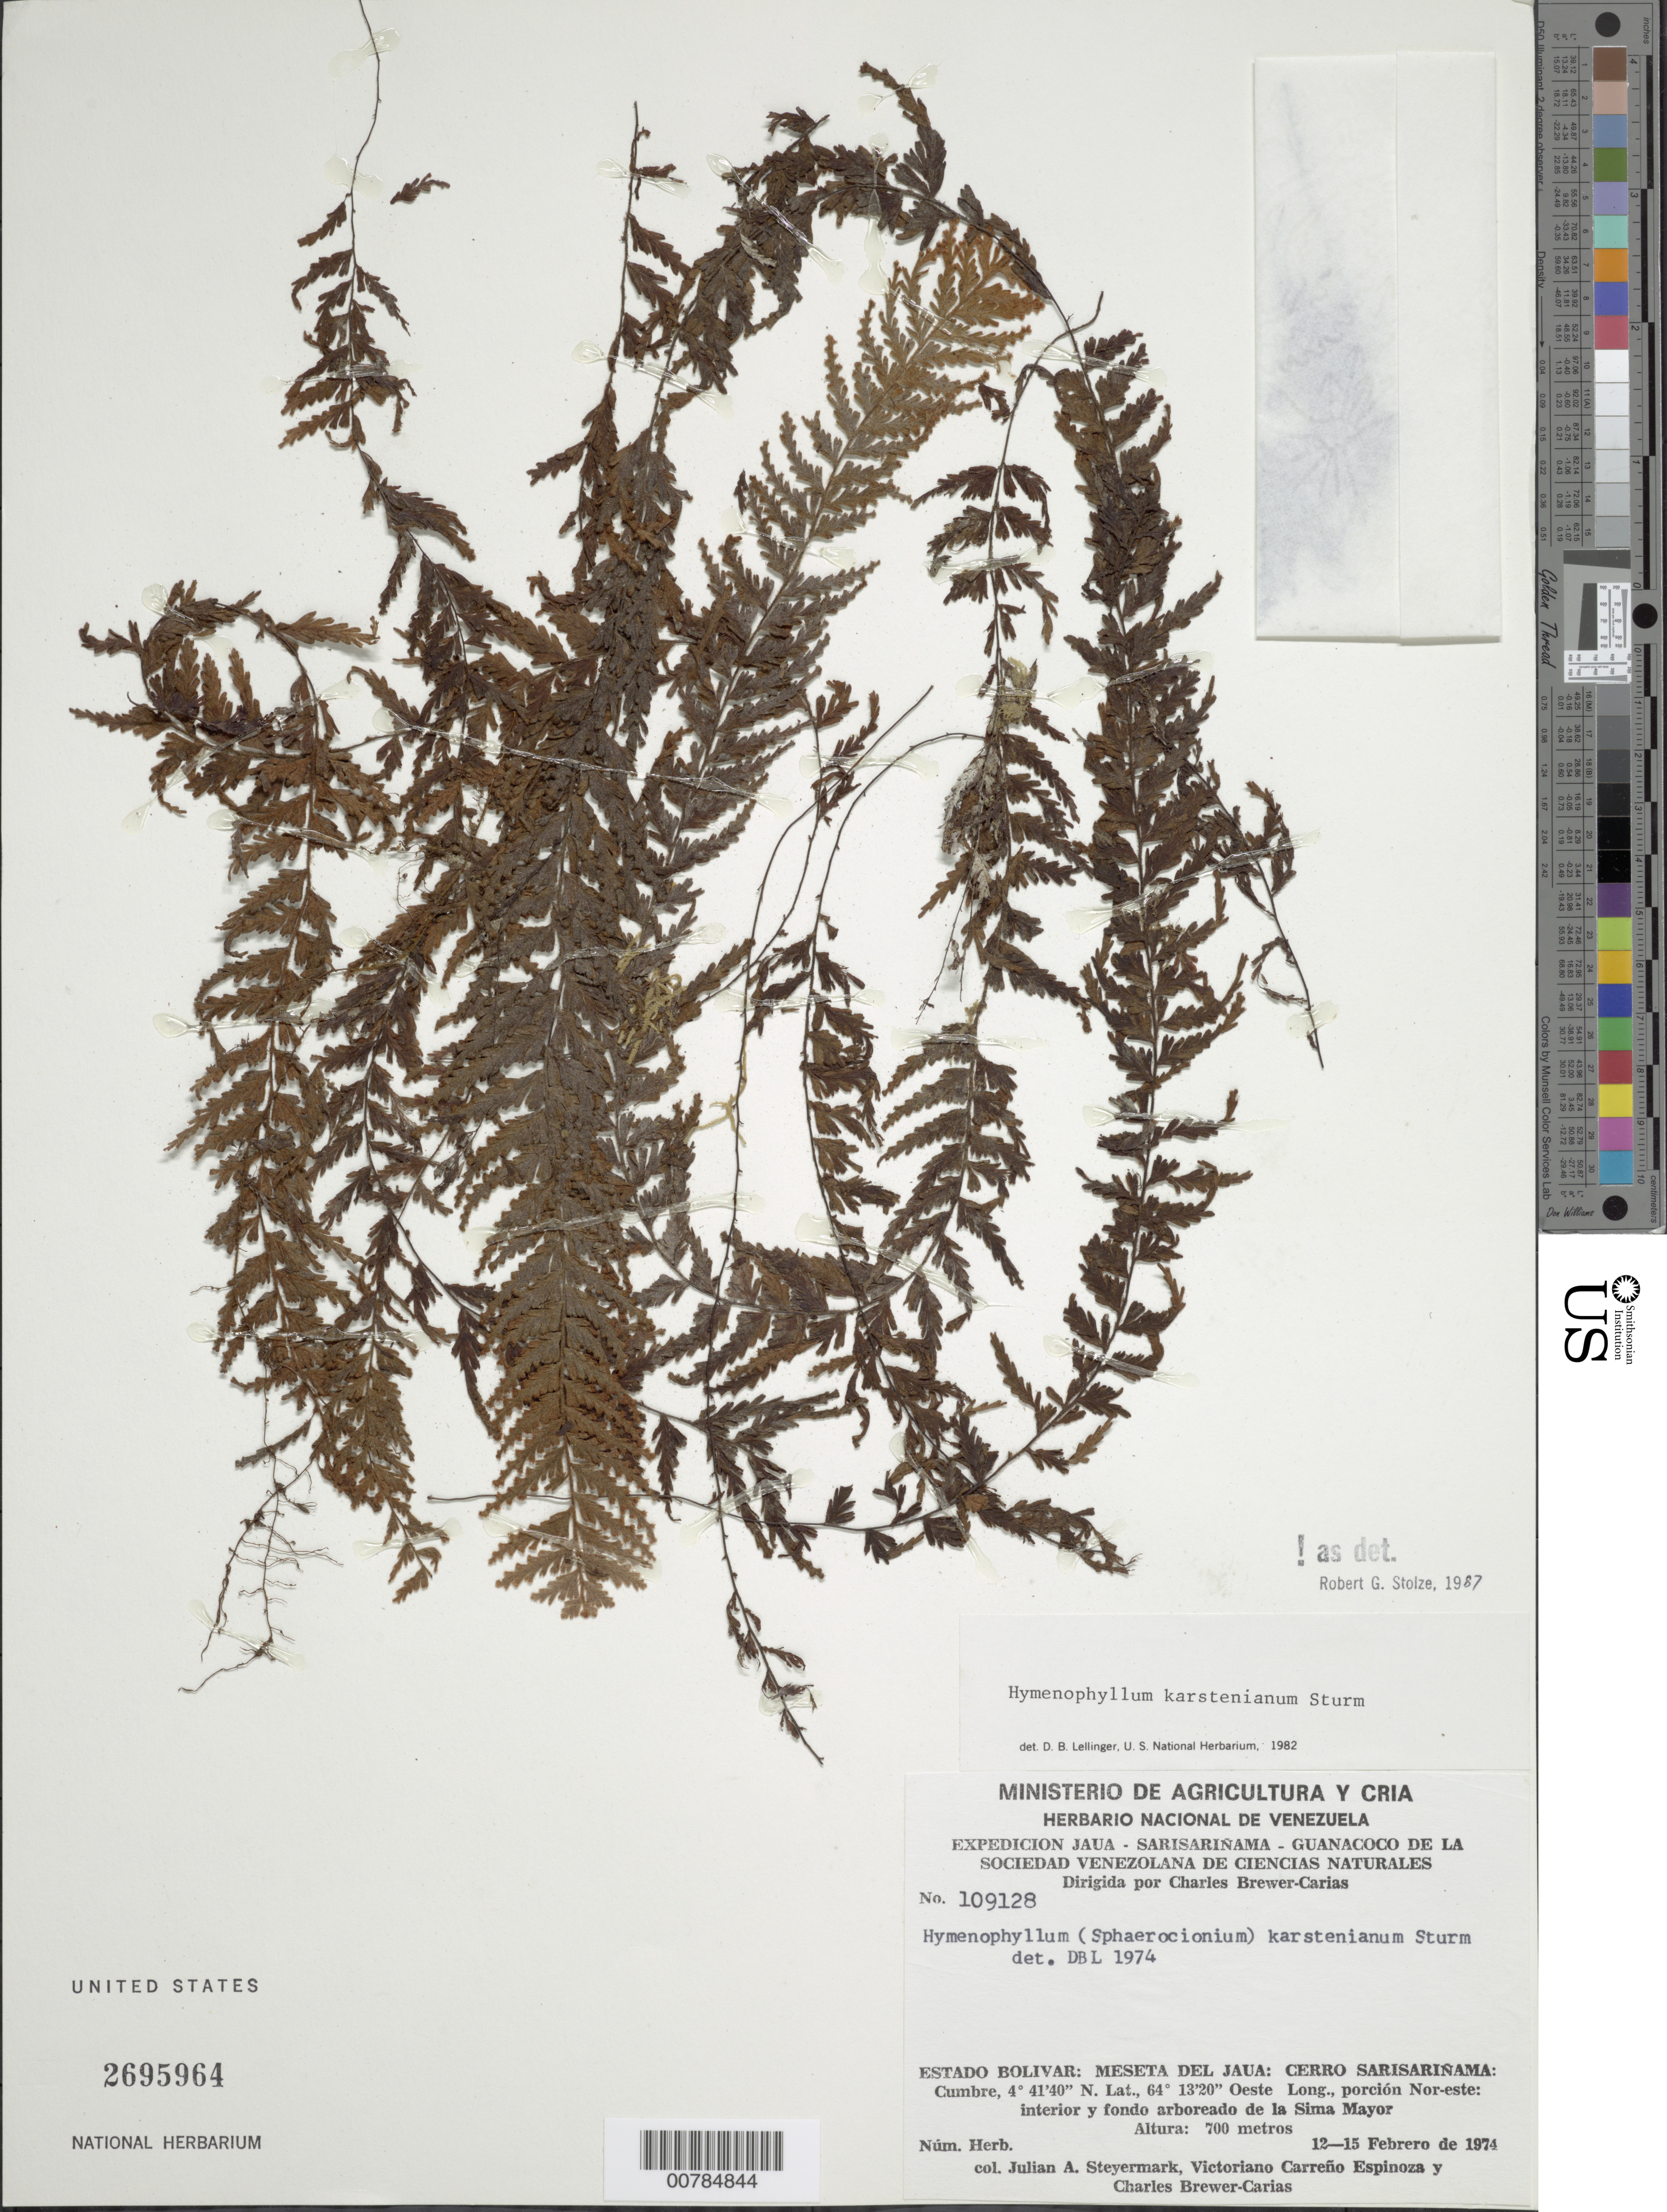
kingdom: Plantae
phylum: Tracheophyta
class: Polypodiopsida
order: Hymenophyllales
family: Hymenophyllaceae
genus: Hymenophyllum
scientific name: Hymenophyllum karstenianum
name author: J.W. Sturm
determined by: Stolze, R. G.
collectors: J. Steyermark, V. Carreño E. & C. Brewer-Carias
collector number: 109128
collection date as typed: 12-Feb-74 to 15-Feb-74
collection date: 1974-02-12/1974-02-15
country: Venezuela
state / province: Bolívar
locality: Meseta del Jaua: Cerro Sarisariñama: summit, porción Nor-este, Sima Mayor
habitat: Interior y fondo arboreado de la sima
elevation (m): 700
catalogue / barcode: US 2695964